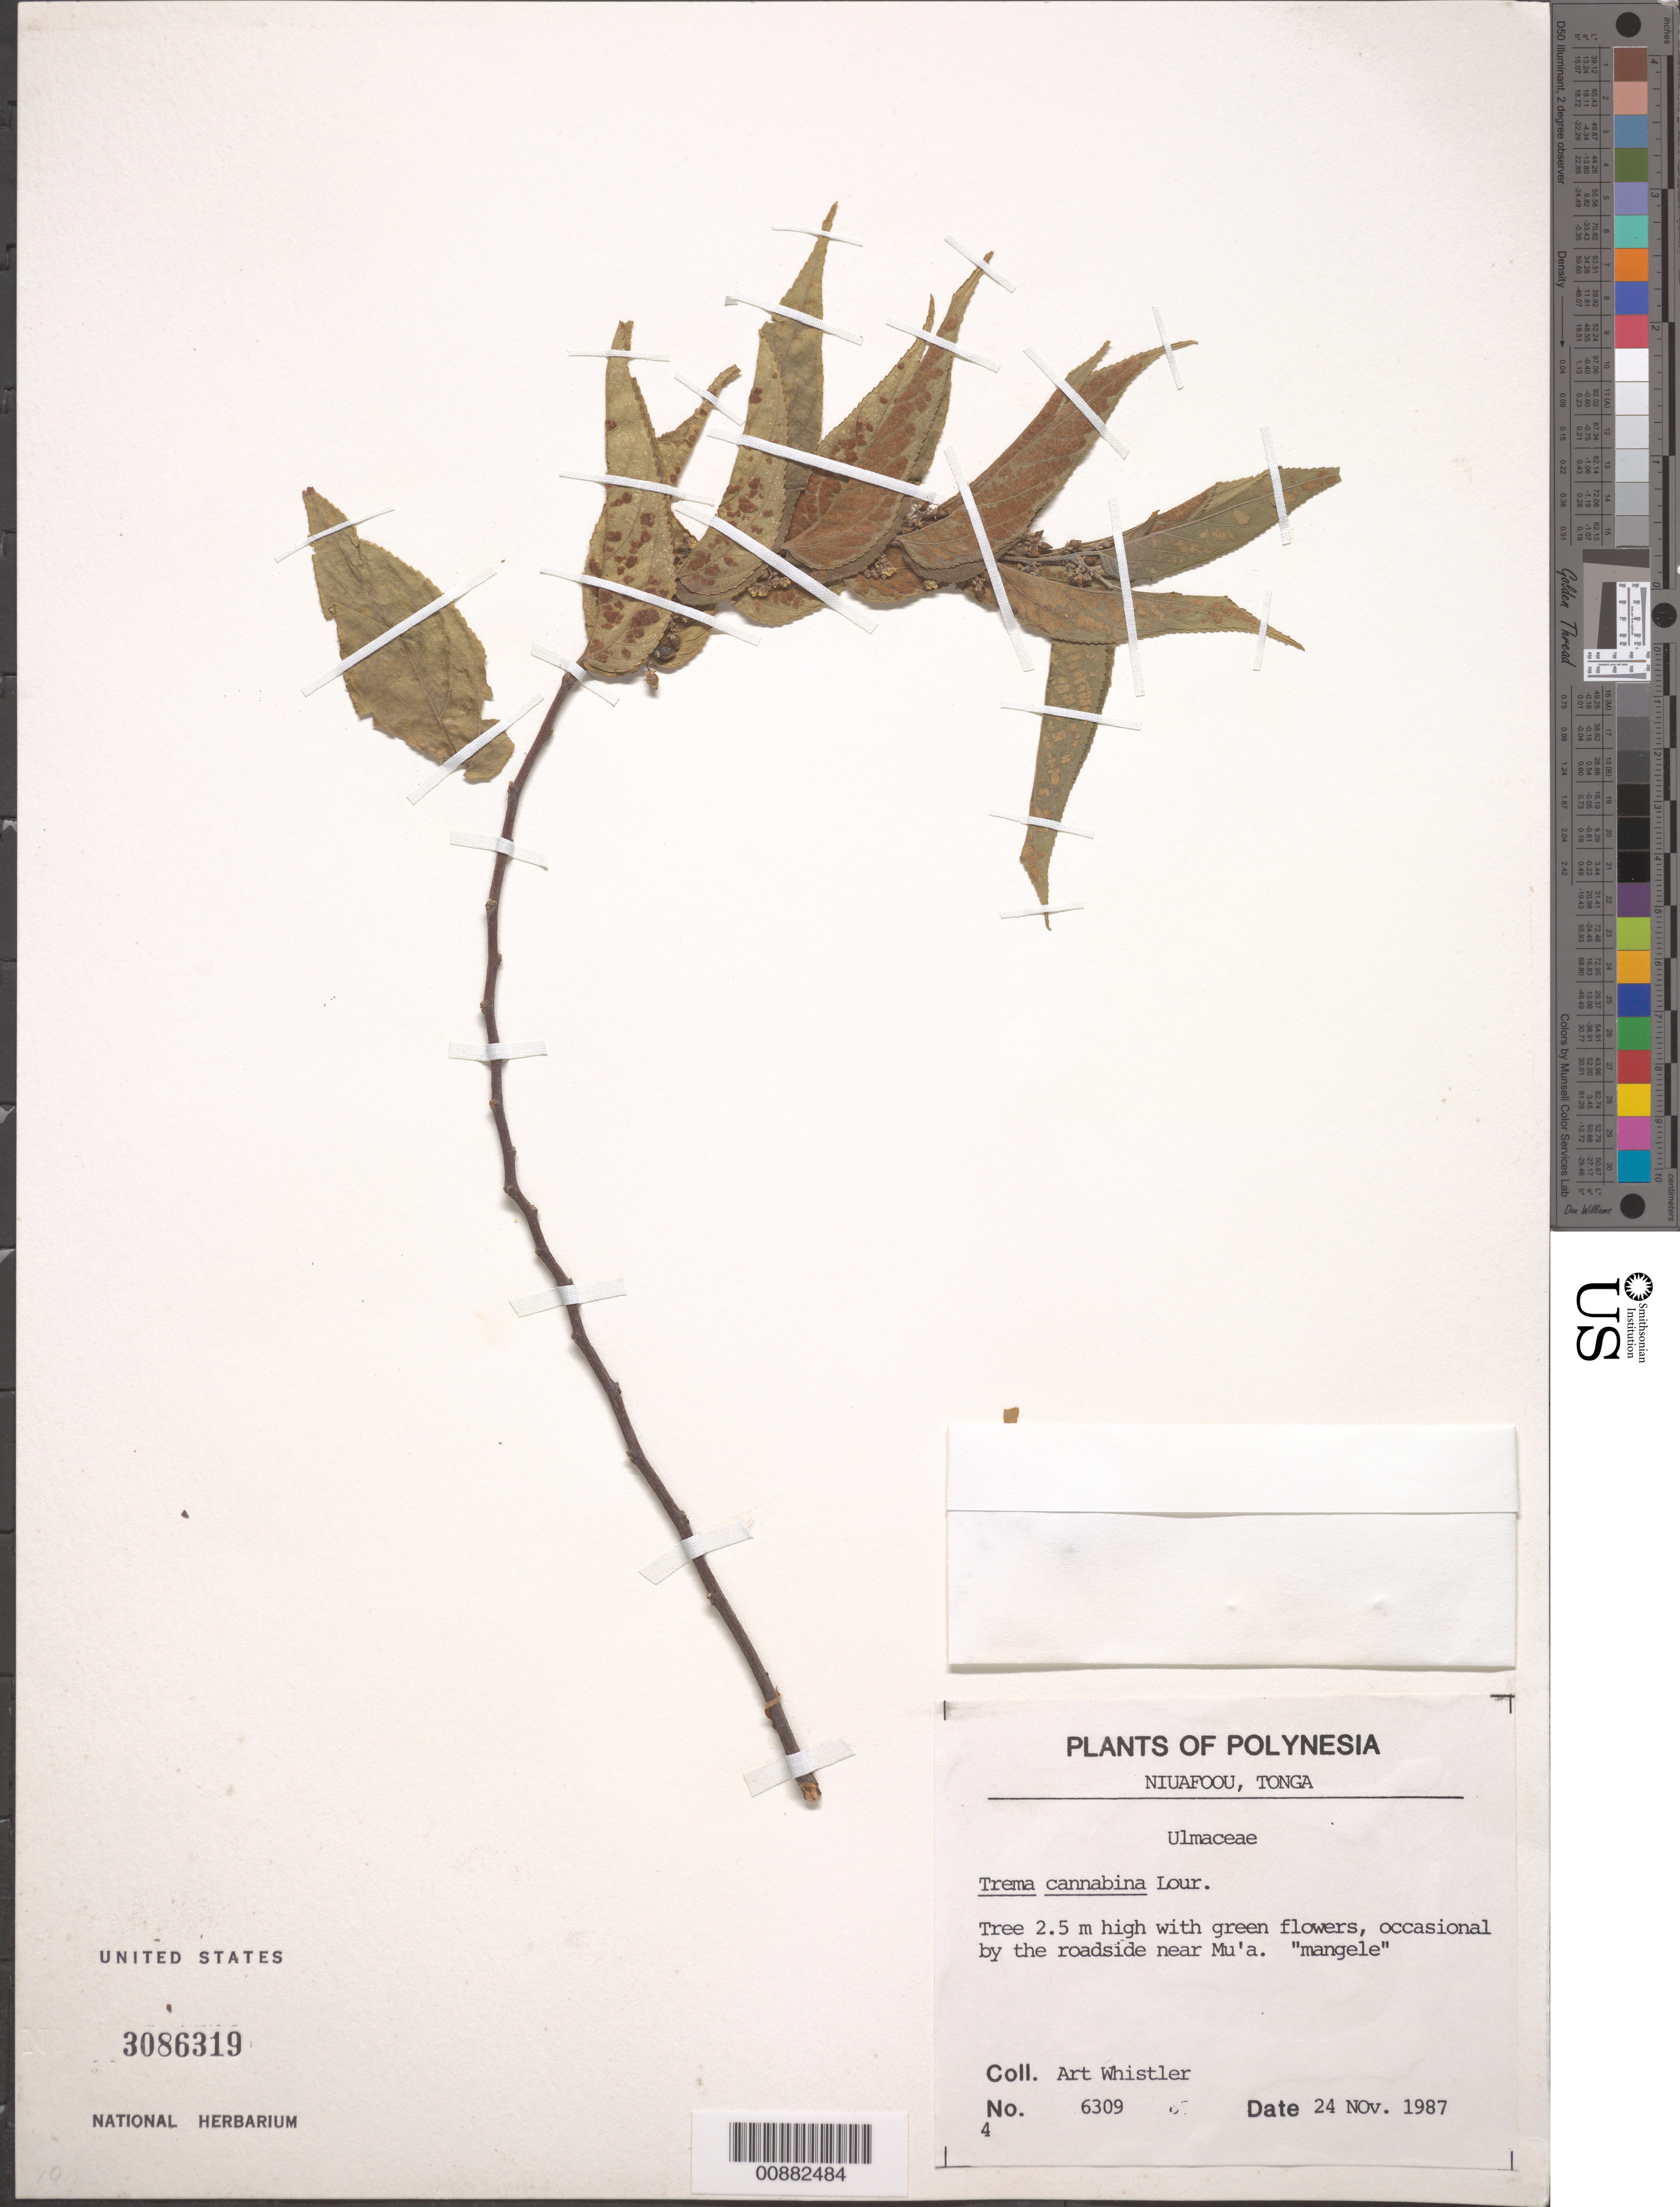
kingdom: Plantae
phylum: Tracheophyta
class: Magnoliopsida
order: Rosales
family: Cannabaceae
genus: Trema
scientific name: Trema cannabina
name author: Lour.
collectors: A. Whistler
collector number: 6309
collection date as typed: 24 Nov 1987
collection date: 1987-11-24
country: Tonga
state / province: Tonga Outliers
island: Niuafo'ou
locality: By the roadside near Mu'a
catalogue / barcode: US 3086319